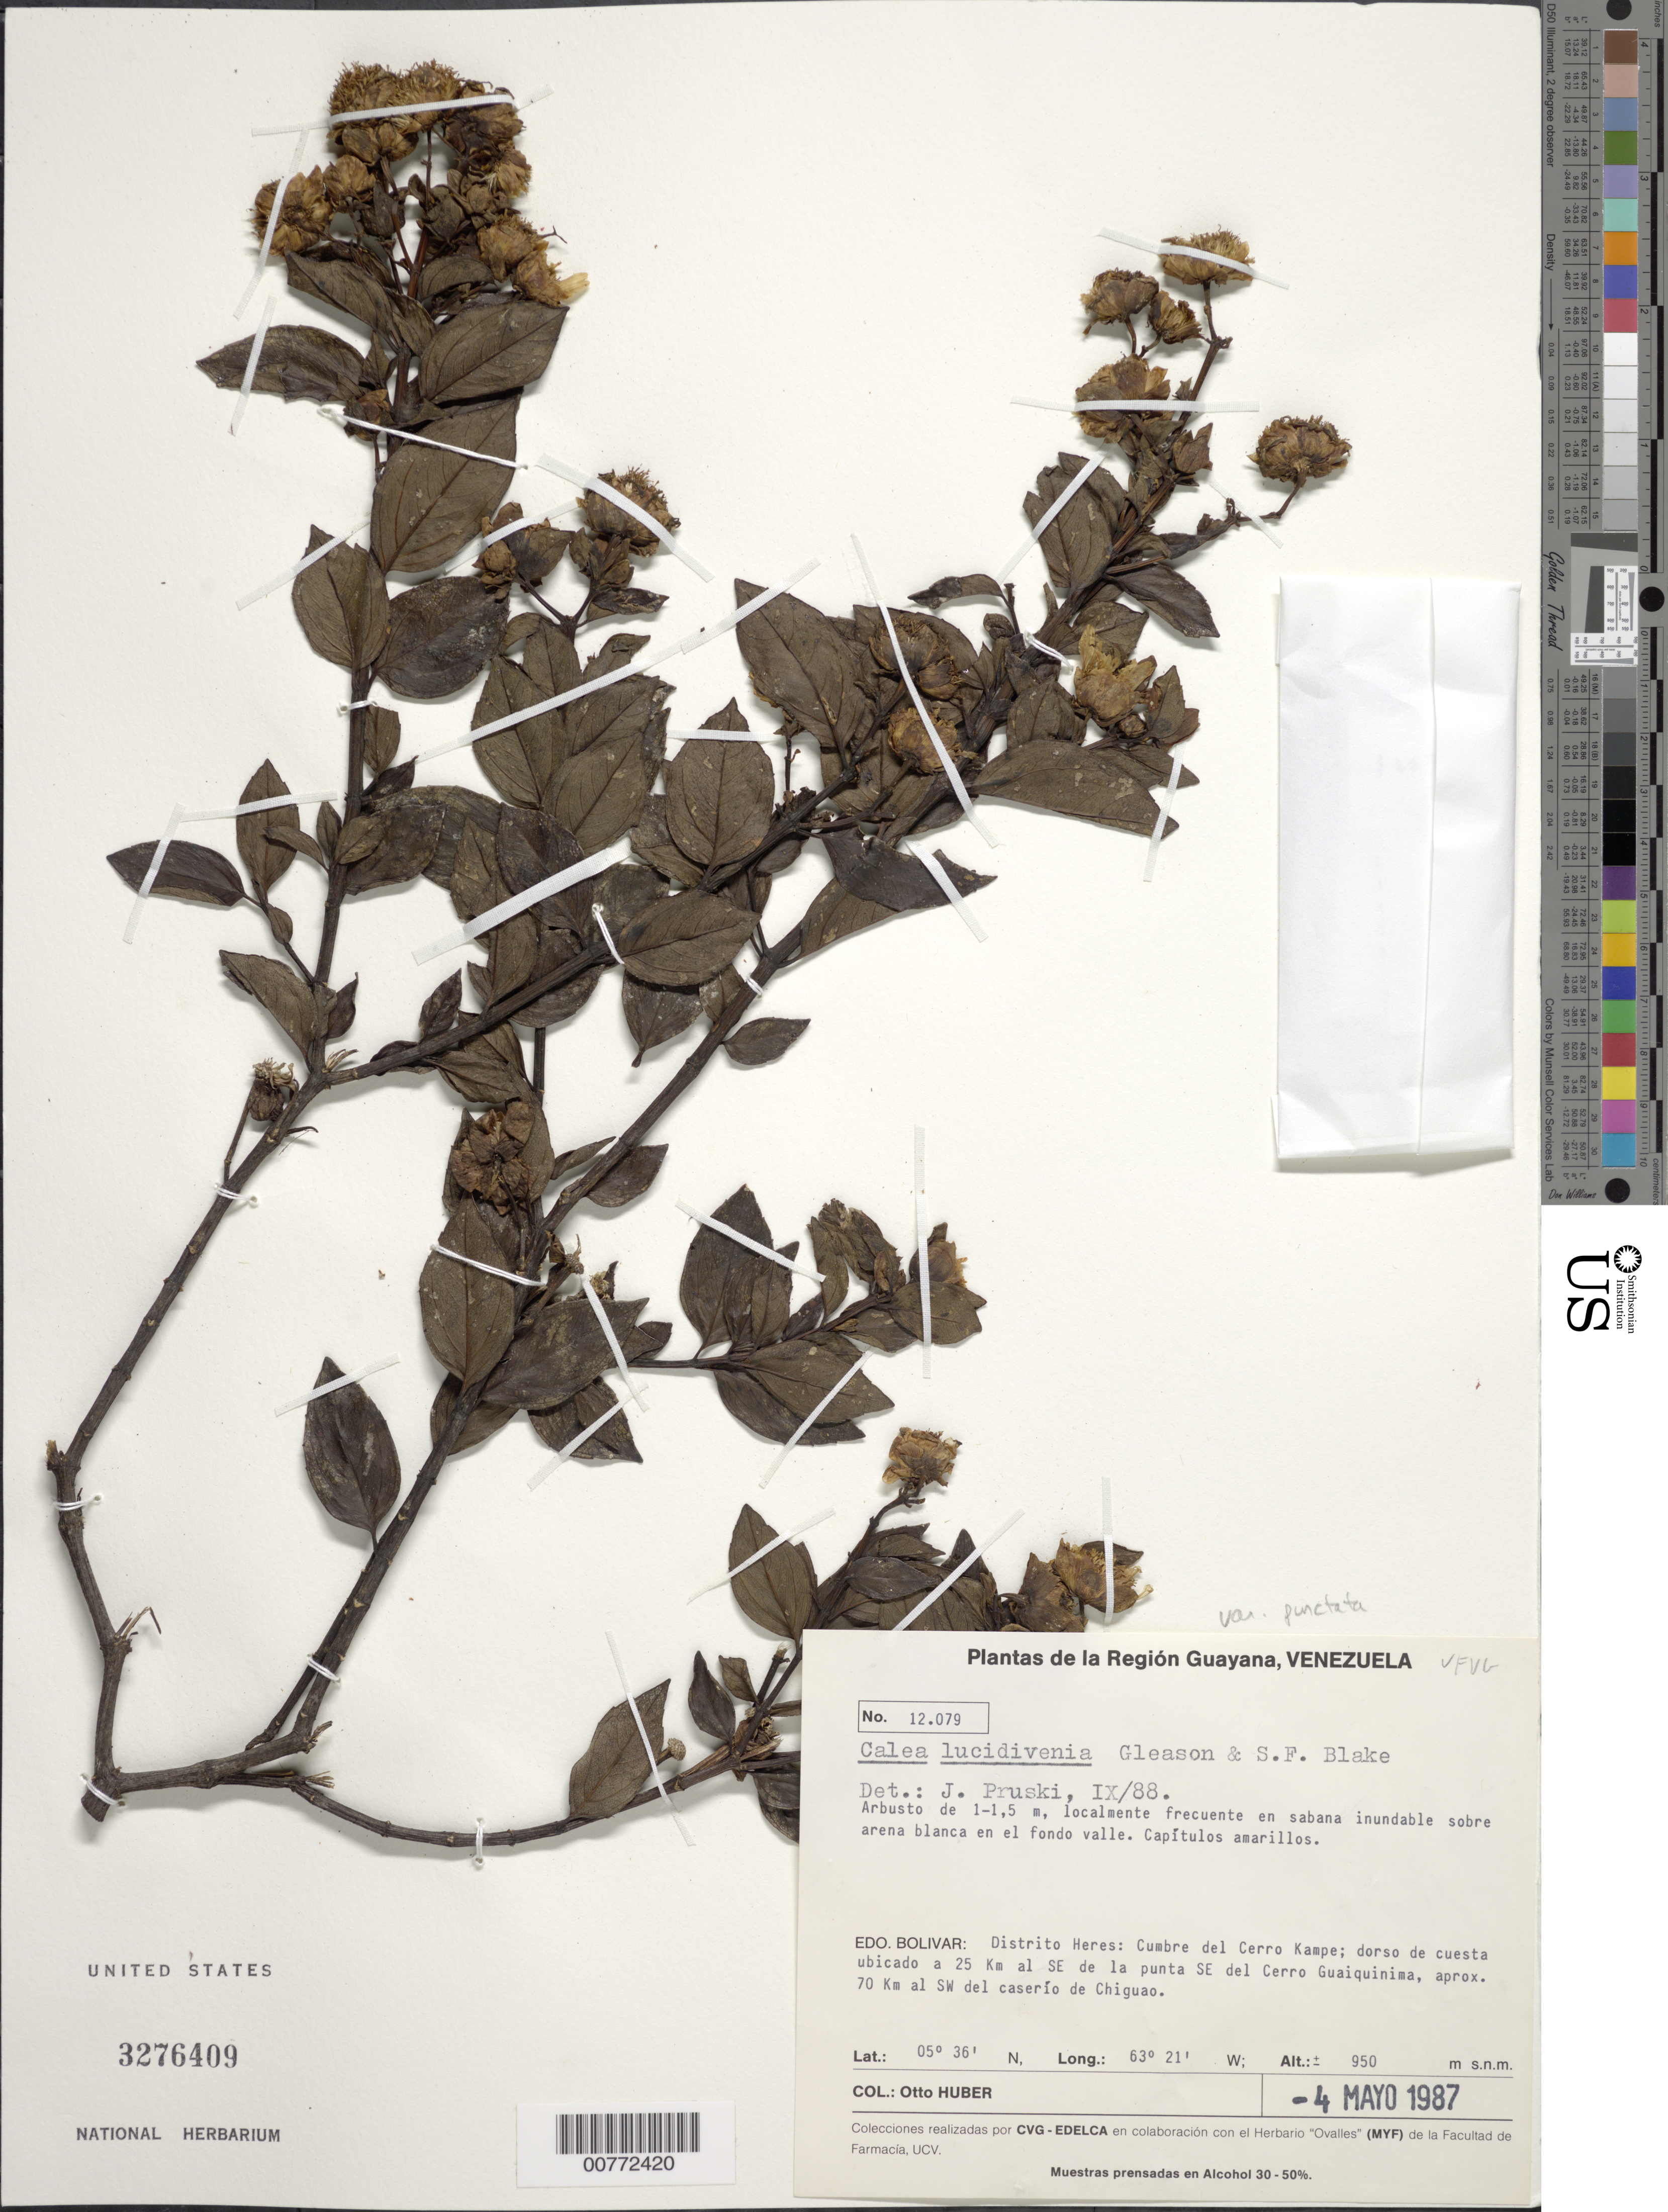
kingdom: Plantae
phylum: Tracheophyta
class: Magnoliopsida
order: Asterales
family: Asteraceae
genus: Calea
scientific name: Calea lucidivenia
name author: Gleason & S.F. Blake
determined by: Pruski, J. F.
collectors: O. Huber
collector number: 12079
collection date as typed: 4-May-87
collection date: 1987-05-04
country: Venezuela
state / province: Bolívar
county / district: Heres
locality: Cerro Kampe, cumbre; 25 km al SE de la punta SE del Cerro Guaiquinima, aprox 70cm al SE del caserío de Chiguao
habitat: Sabana inundable sobre arena blanca en el fondo valle; humid savanna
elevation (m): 950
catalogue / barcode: US 3276409